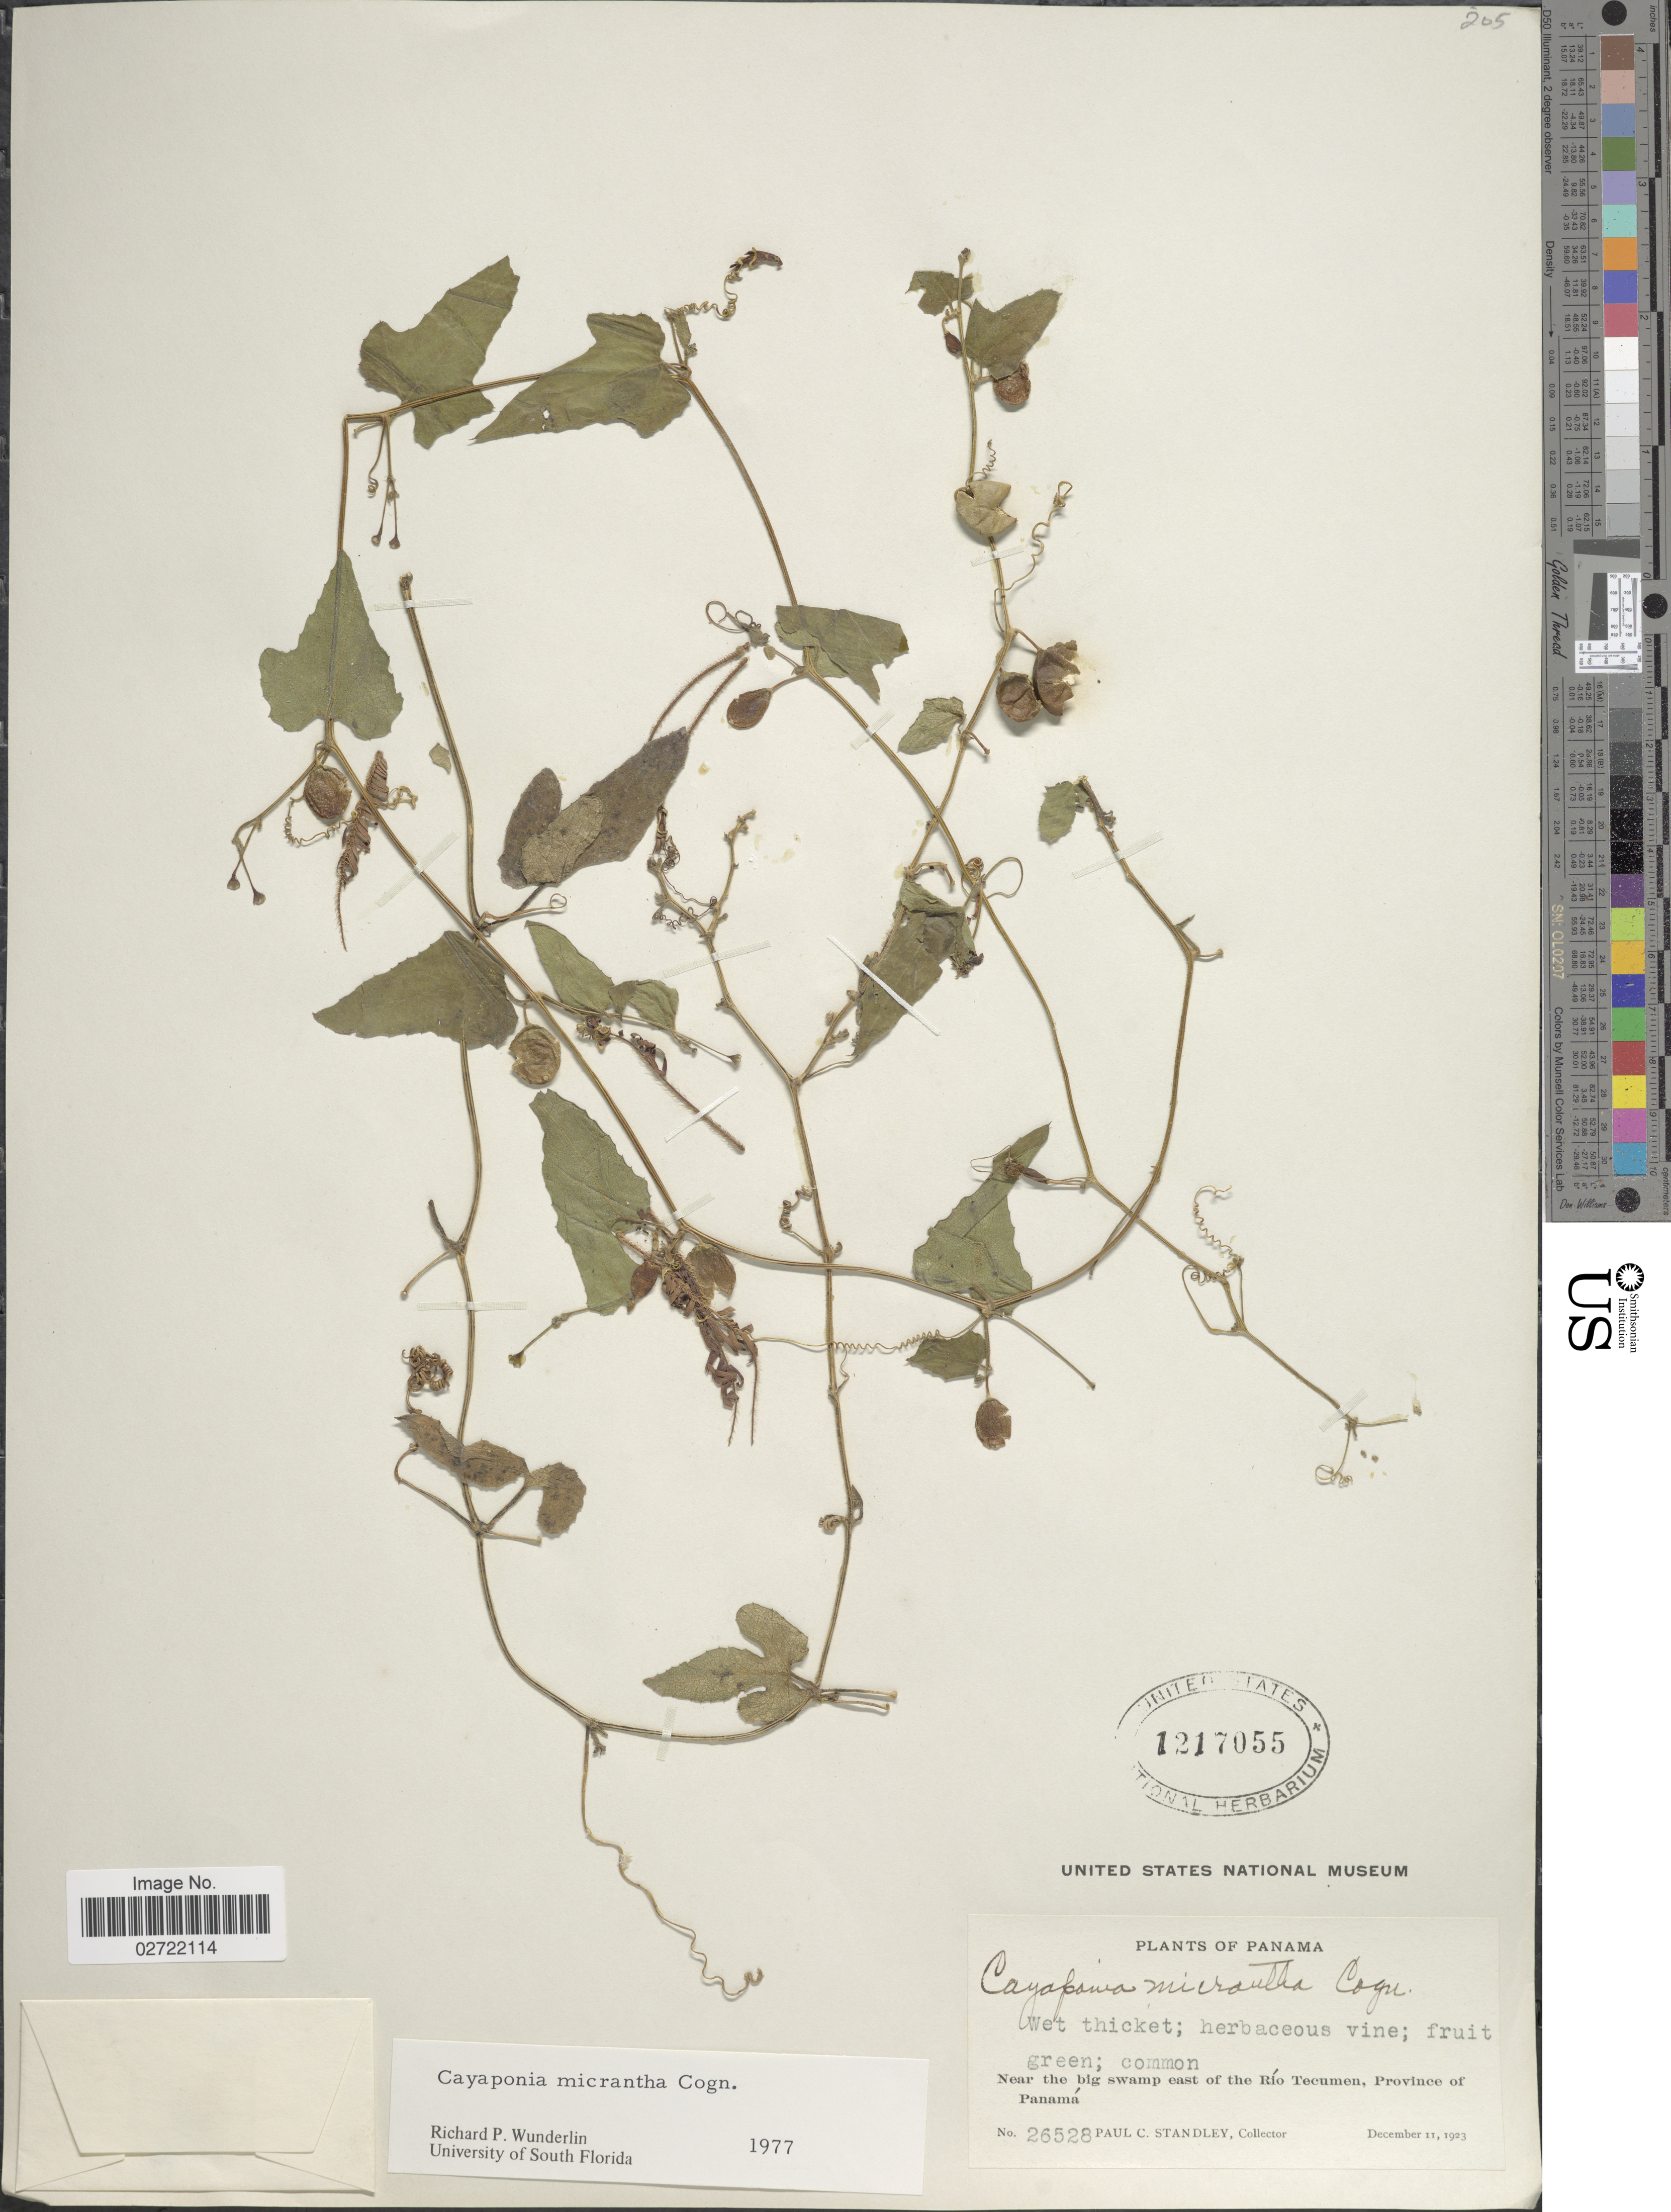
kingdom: Plantae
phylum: Tracheophyta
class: Magnoliopsida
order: Cucurbitales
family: Cucurbitaceae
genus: Cayaponia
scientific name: Cayaponia micrantha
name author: Cogn.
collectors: P. C. Standley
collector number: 26528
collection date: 1923-12-11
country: Panama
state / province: Panamá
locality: Near the big swamp east of the Río Tecumen.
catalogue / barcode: US 1217055